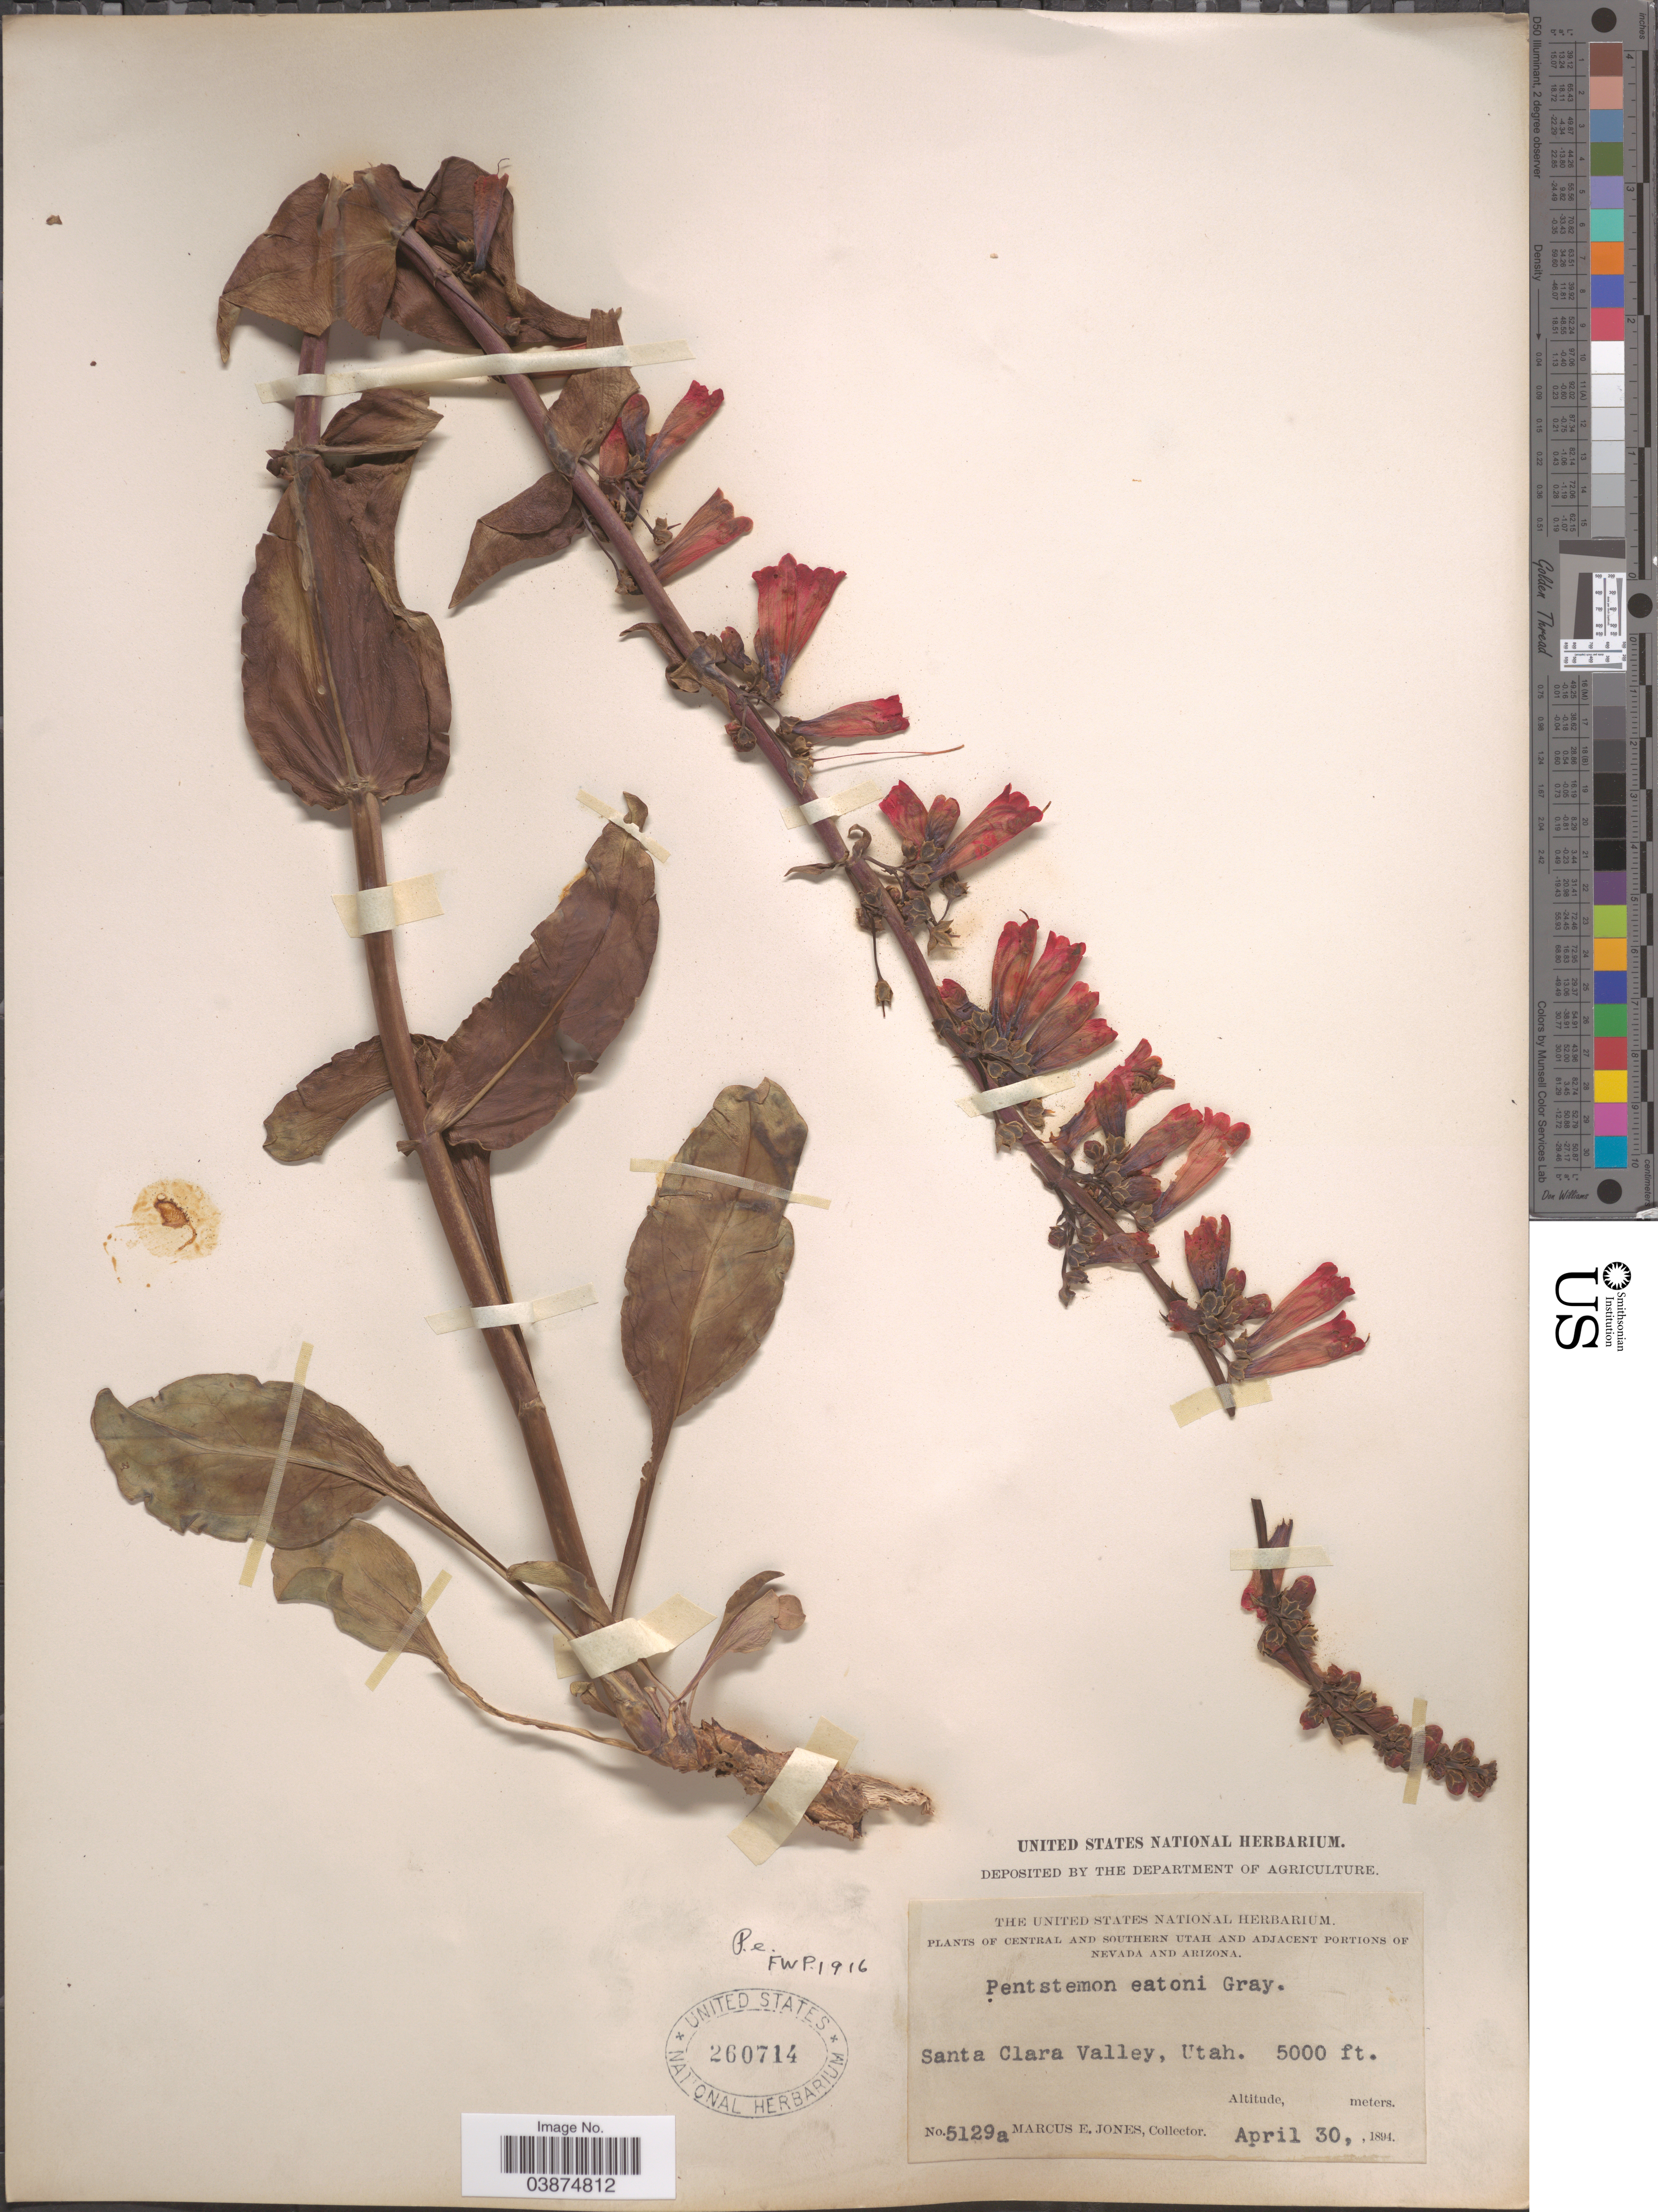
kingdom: Plantae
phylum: Tracheophyta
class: Magnoliopsida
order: Lamiales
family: Plantaginaceae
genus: Penstemon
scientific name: Penstemon eatonii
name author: A. Gray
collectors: M. E. Jones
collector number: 5129a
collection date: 1894-04-30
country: United States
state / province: Utah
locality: Central and Southern Utah. Santa Clara Valley.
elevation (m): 1524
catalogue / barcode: US 260714